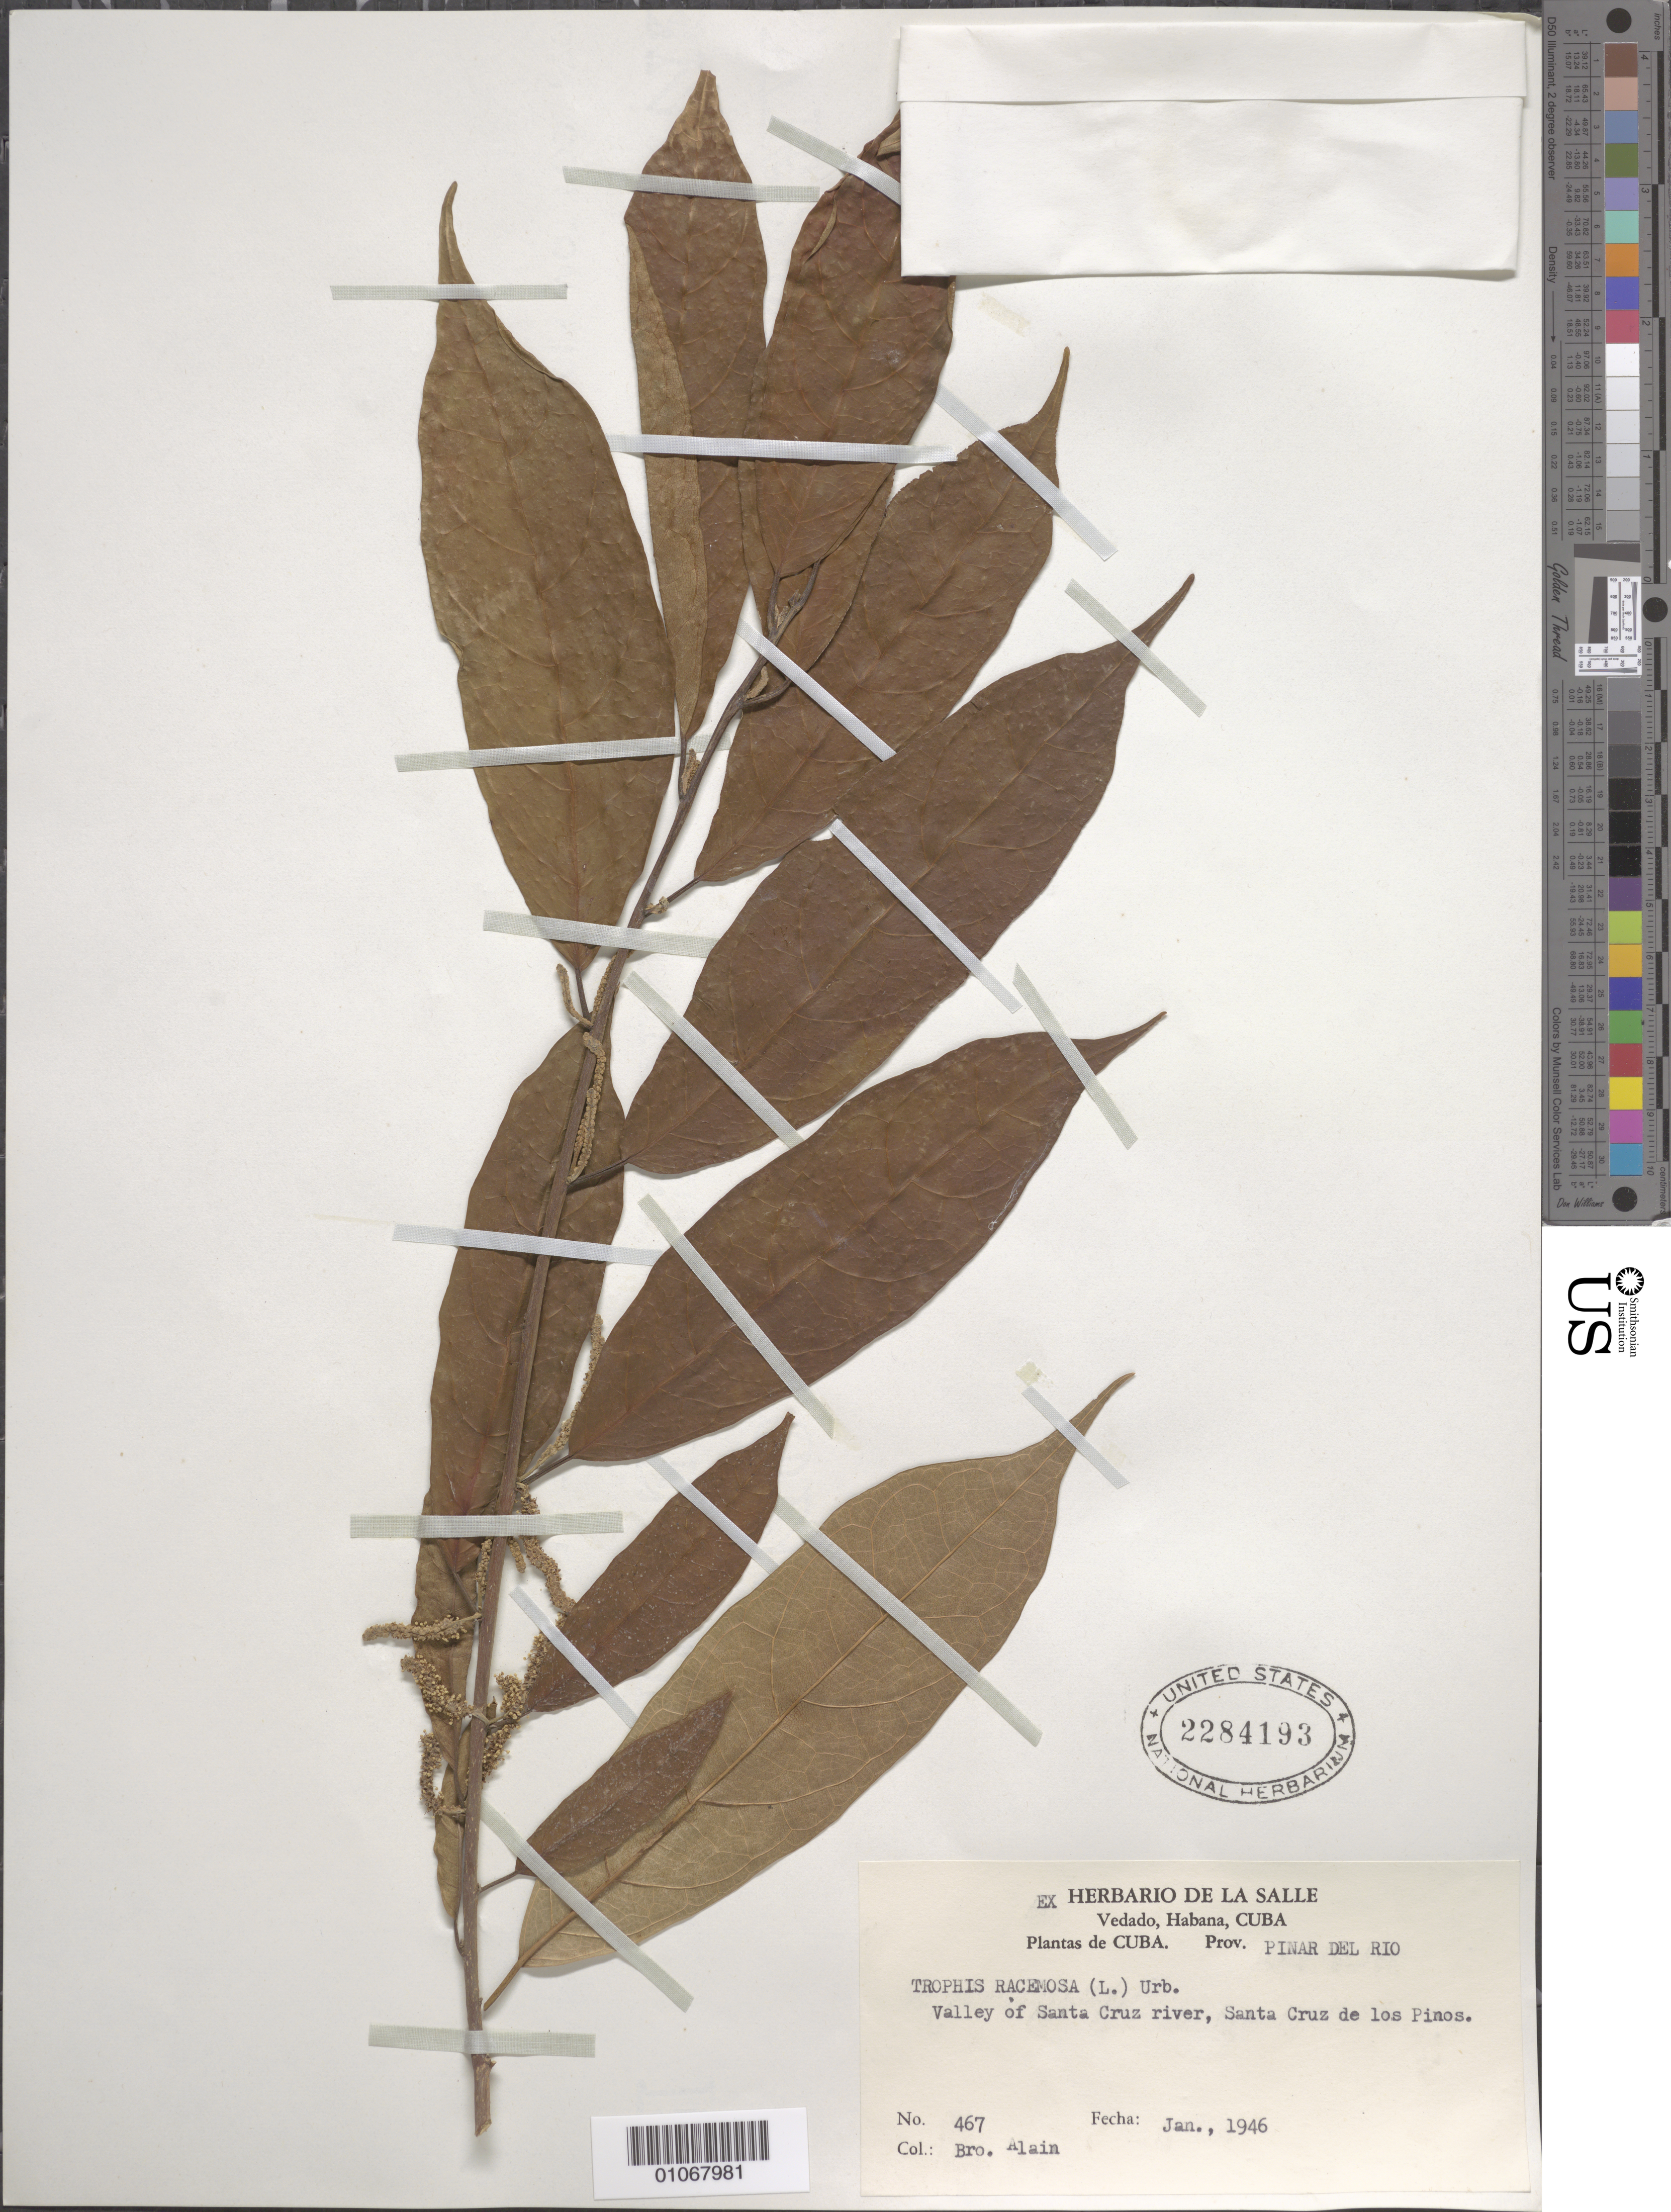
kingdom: Plantae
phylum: Tracheophyta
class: Magnoliopsida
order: Rosales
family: Moraceae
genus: Trophis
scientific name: Trophis racemosa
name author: (L.) Urb.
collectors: A. H. Liogier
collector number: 467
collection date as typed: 01 Jan 1946 to 31 Jan 1946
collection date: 1946-01-01/1946-01-31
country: Cuba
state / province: Pinar del Rio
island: Cuba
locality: Valley of Santa Cruz river, Santa Cruz de los Pinos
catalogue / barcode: US 2284193